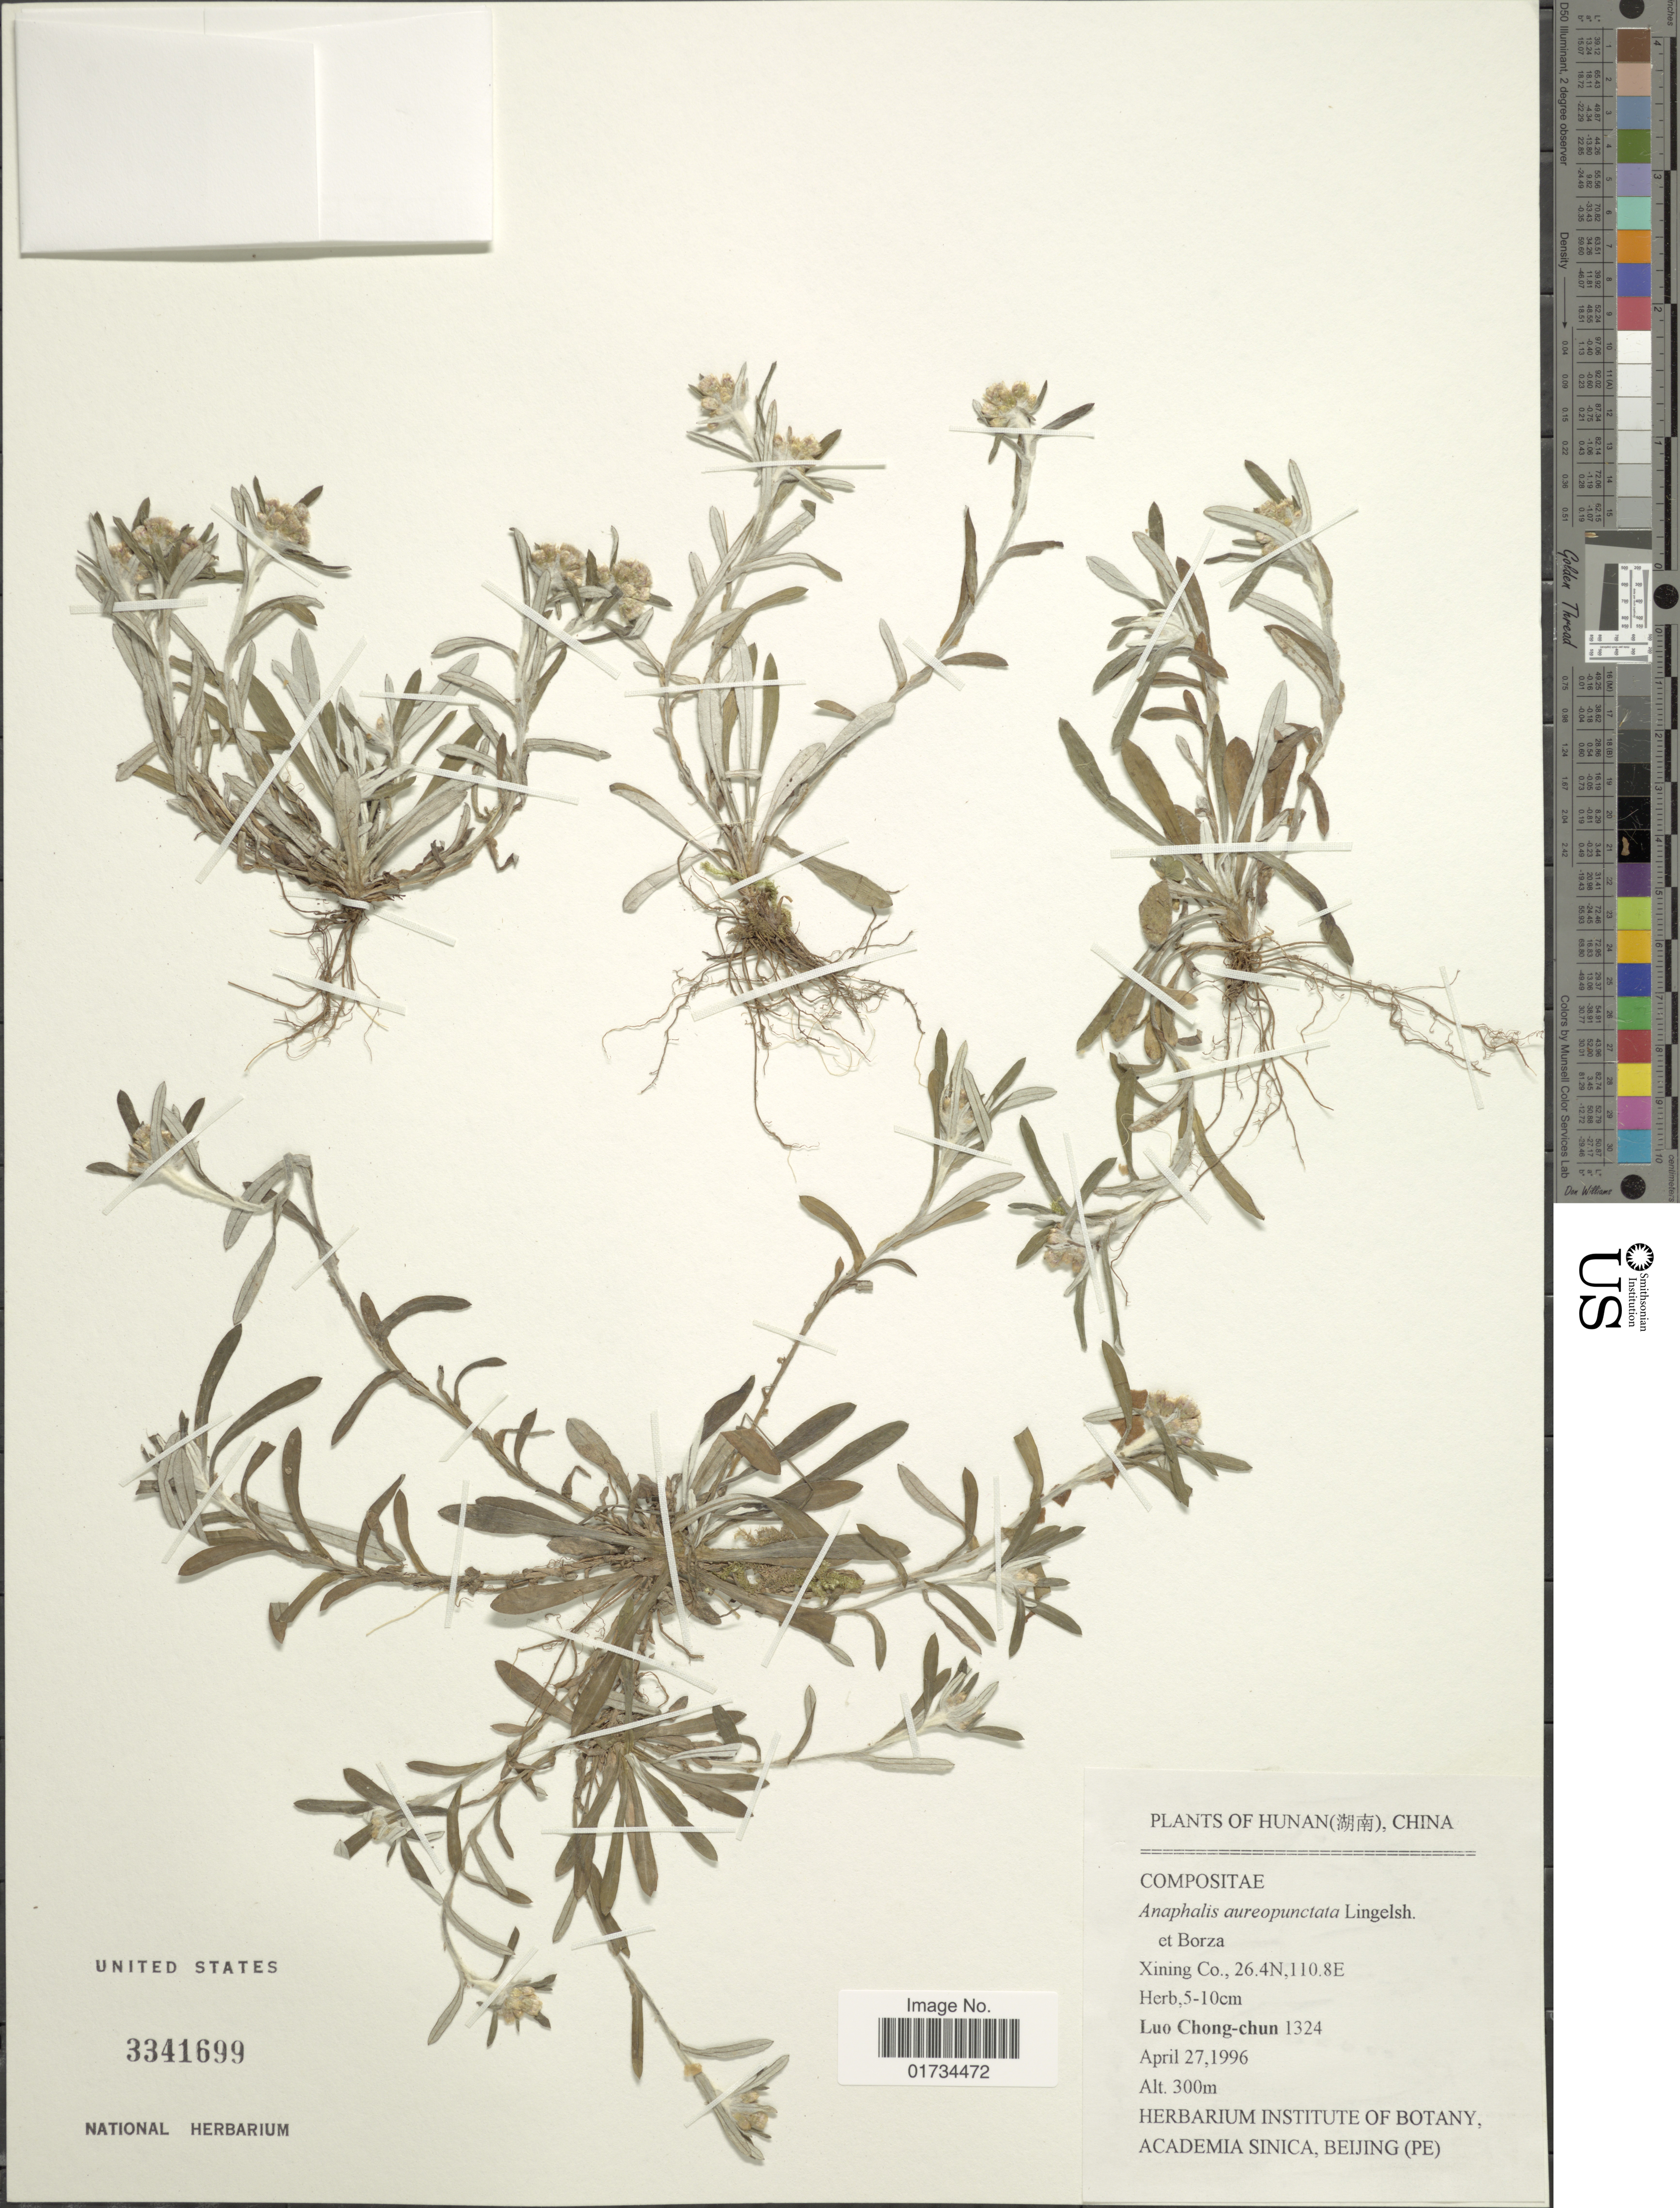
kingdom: Plantae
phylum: Tracheophyta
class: Magnoliopsida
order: Asterales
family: Asteraceae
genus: Euchiton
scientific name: Euchiton japonicus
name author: (Thunb.) Anderb.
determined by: Chen, Y. S.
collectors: L. Chong-Chun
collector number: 1324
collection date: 1996-04-27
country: China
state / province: Hunan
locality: Hunan, China. Xining Co.,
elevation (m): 300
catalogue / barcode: US 3341699